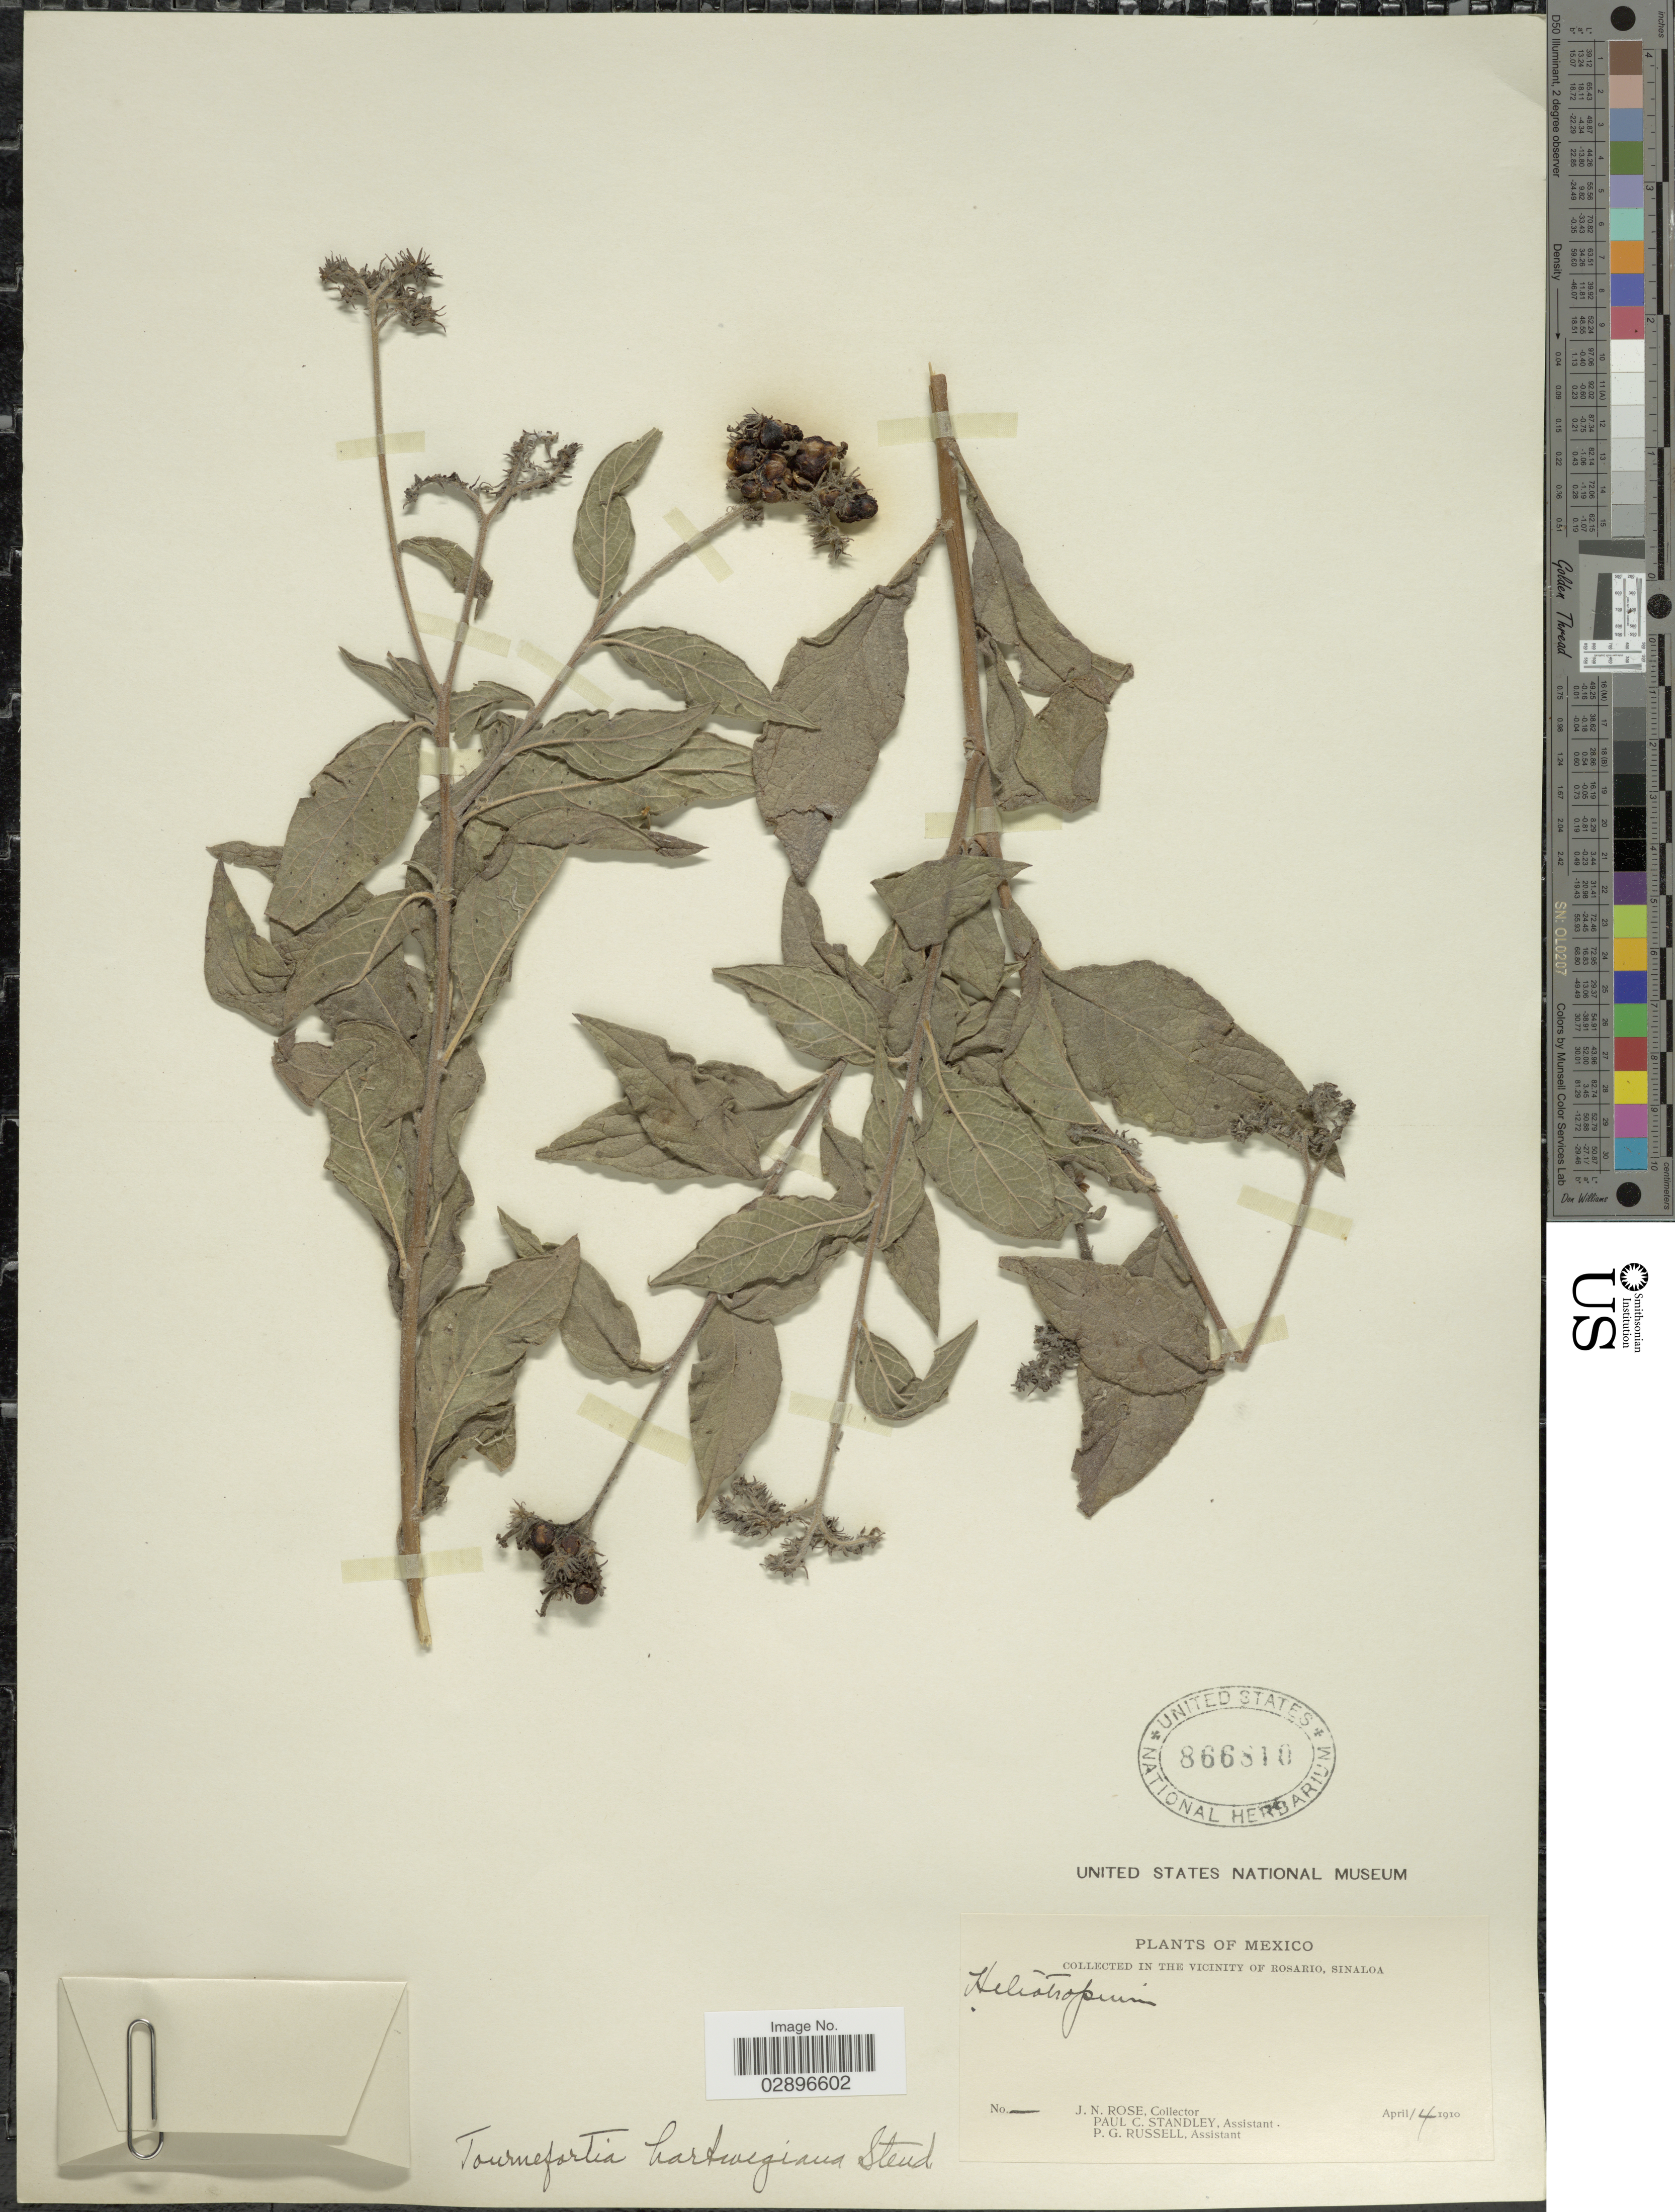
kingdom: Plantae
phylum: Tracheophyta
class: Magnoliopsida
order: Boraginales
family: Heliotropiaceae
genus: Tournefortia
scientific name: Tournefortia hartwegiana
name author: Steud.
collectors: J. N. Rose, P. C. Standley & P. G. Russell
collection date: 1910-04-14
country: Mexico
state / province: Sinaloa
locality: In the vinity of Rosario.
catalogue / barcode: US 866810